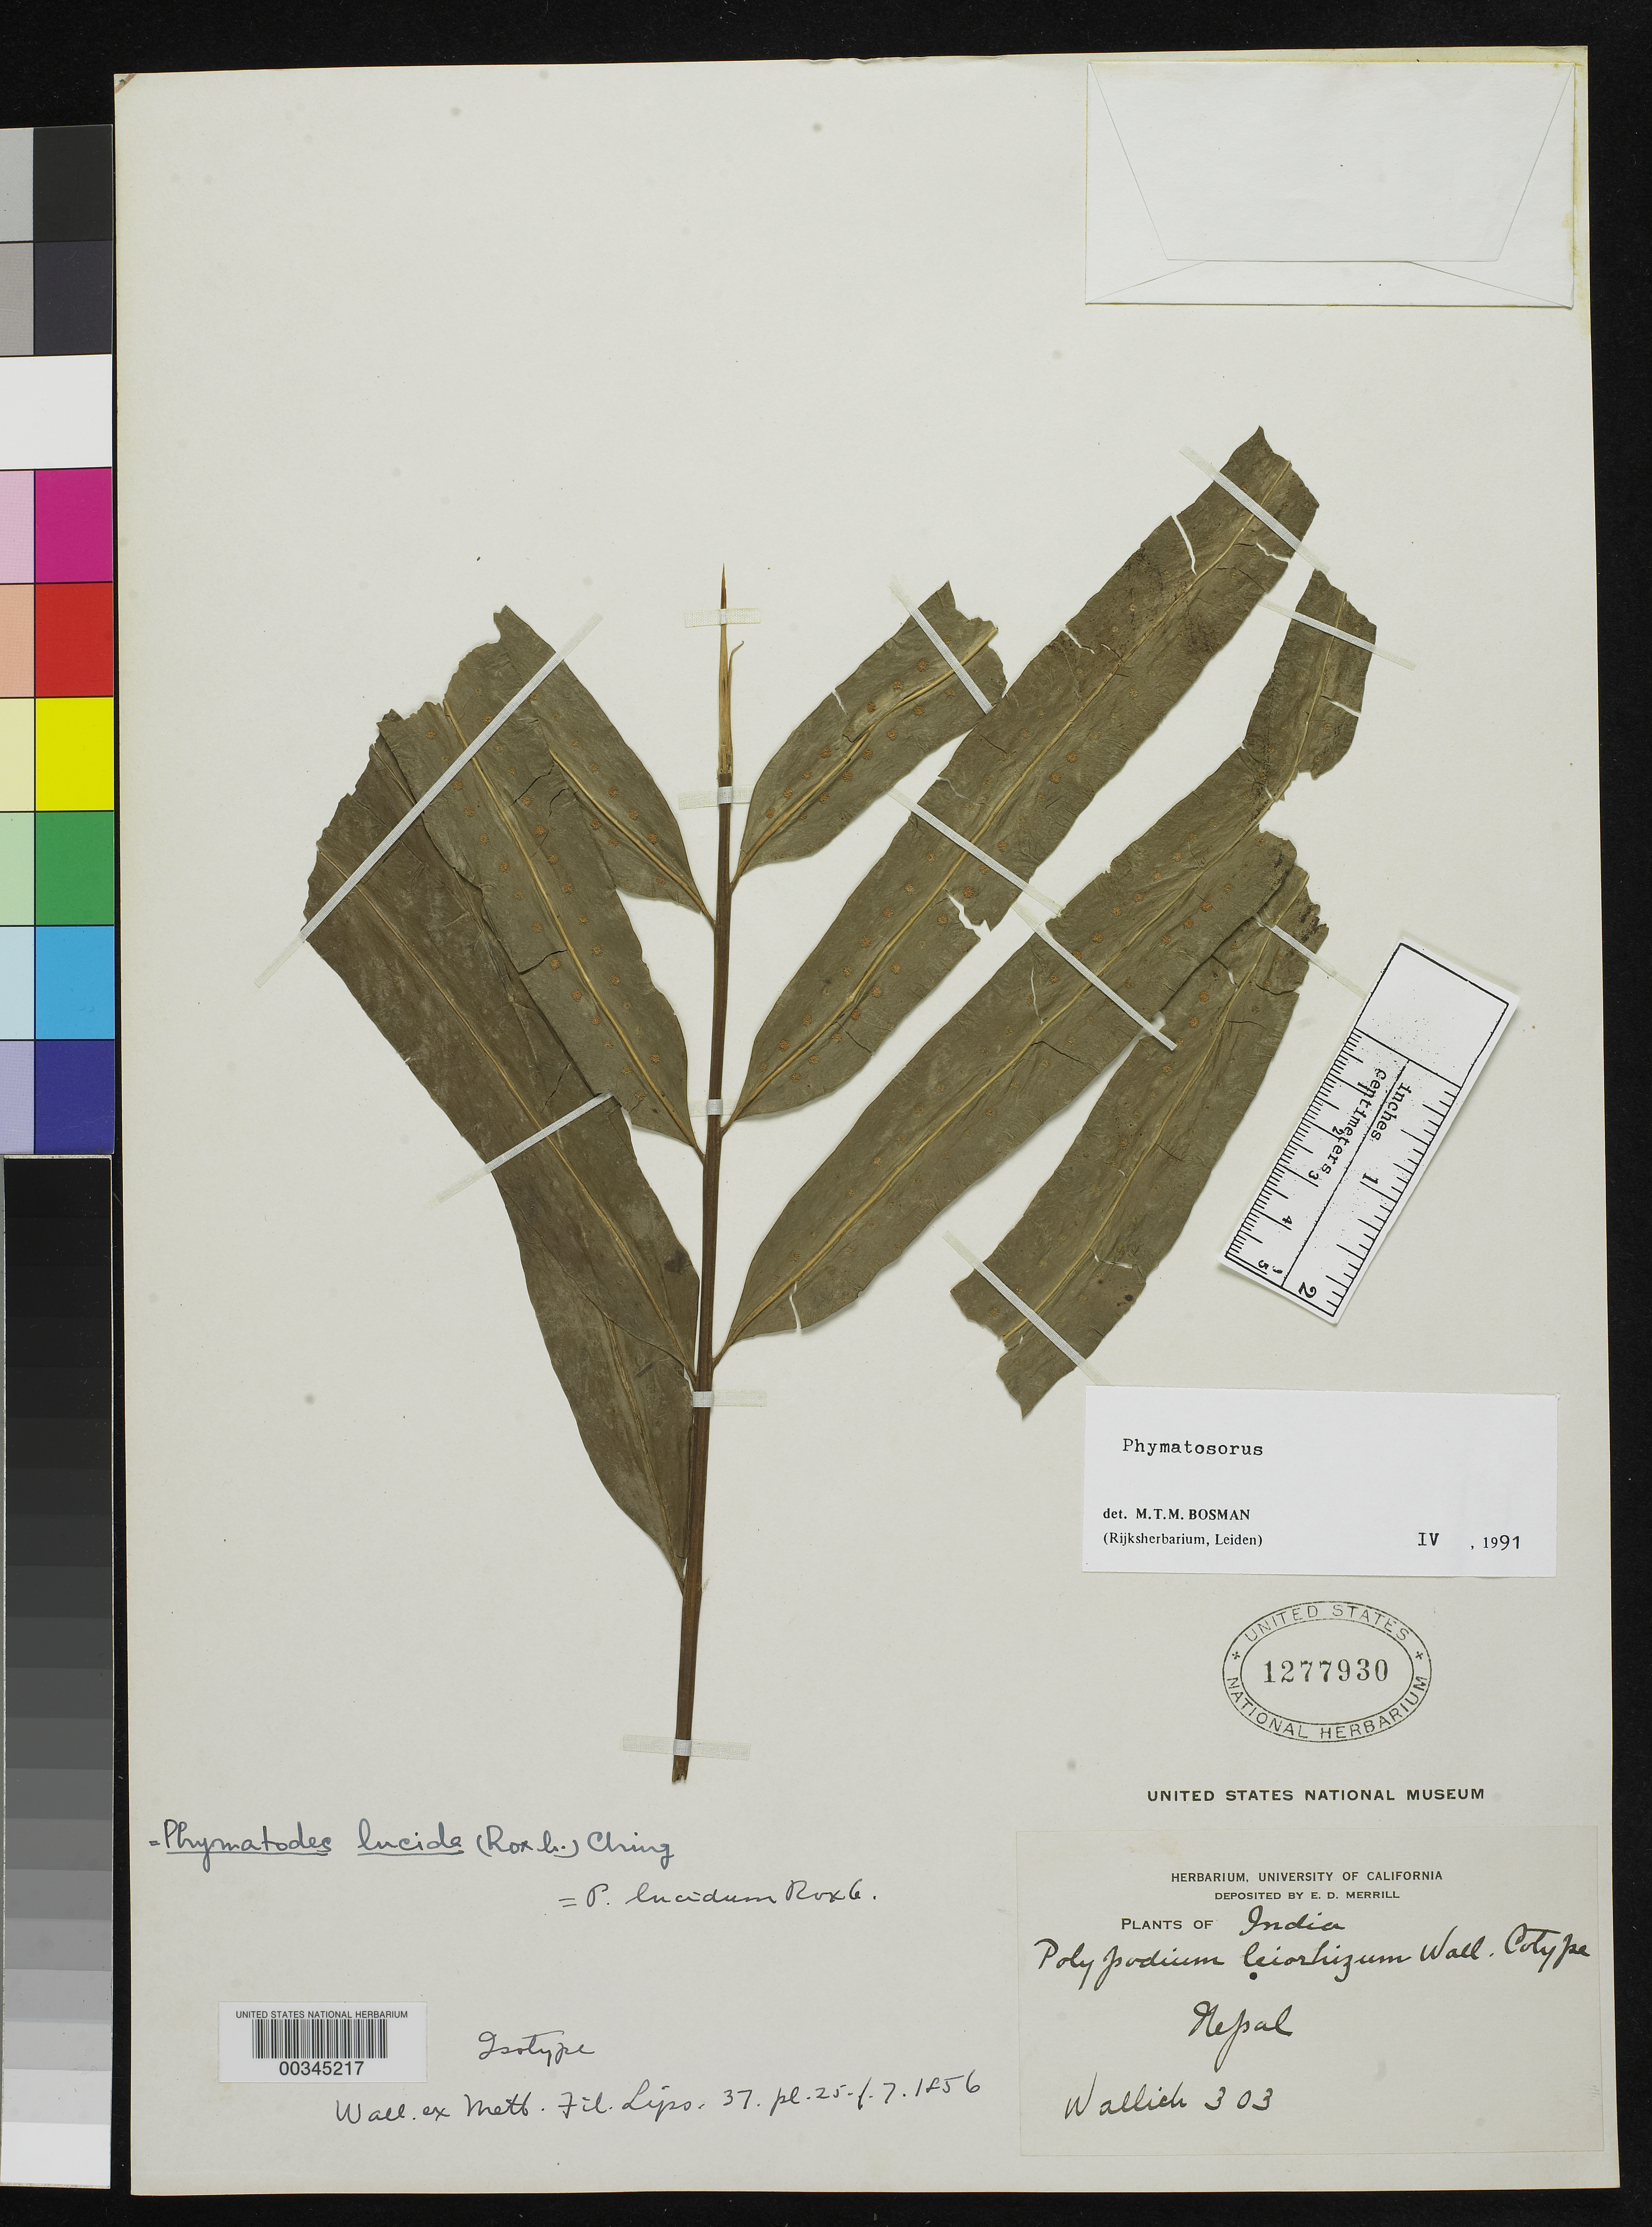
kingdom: Plantae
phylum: Tracheophyta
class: Polypodiopsida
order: Polypodiales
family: Polypodiaceae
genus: Polypodium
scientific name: Polypodium leiorhizum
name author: Wall. ex Mett.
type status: Type Collection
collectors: N. Wallich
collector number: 303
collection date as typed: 1820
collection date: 1820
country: Nepal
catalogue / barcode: US 1277847